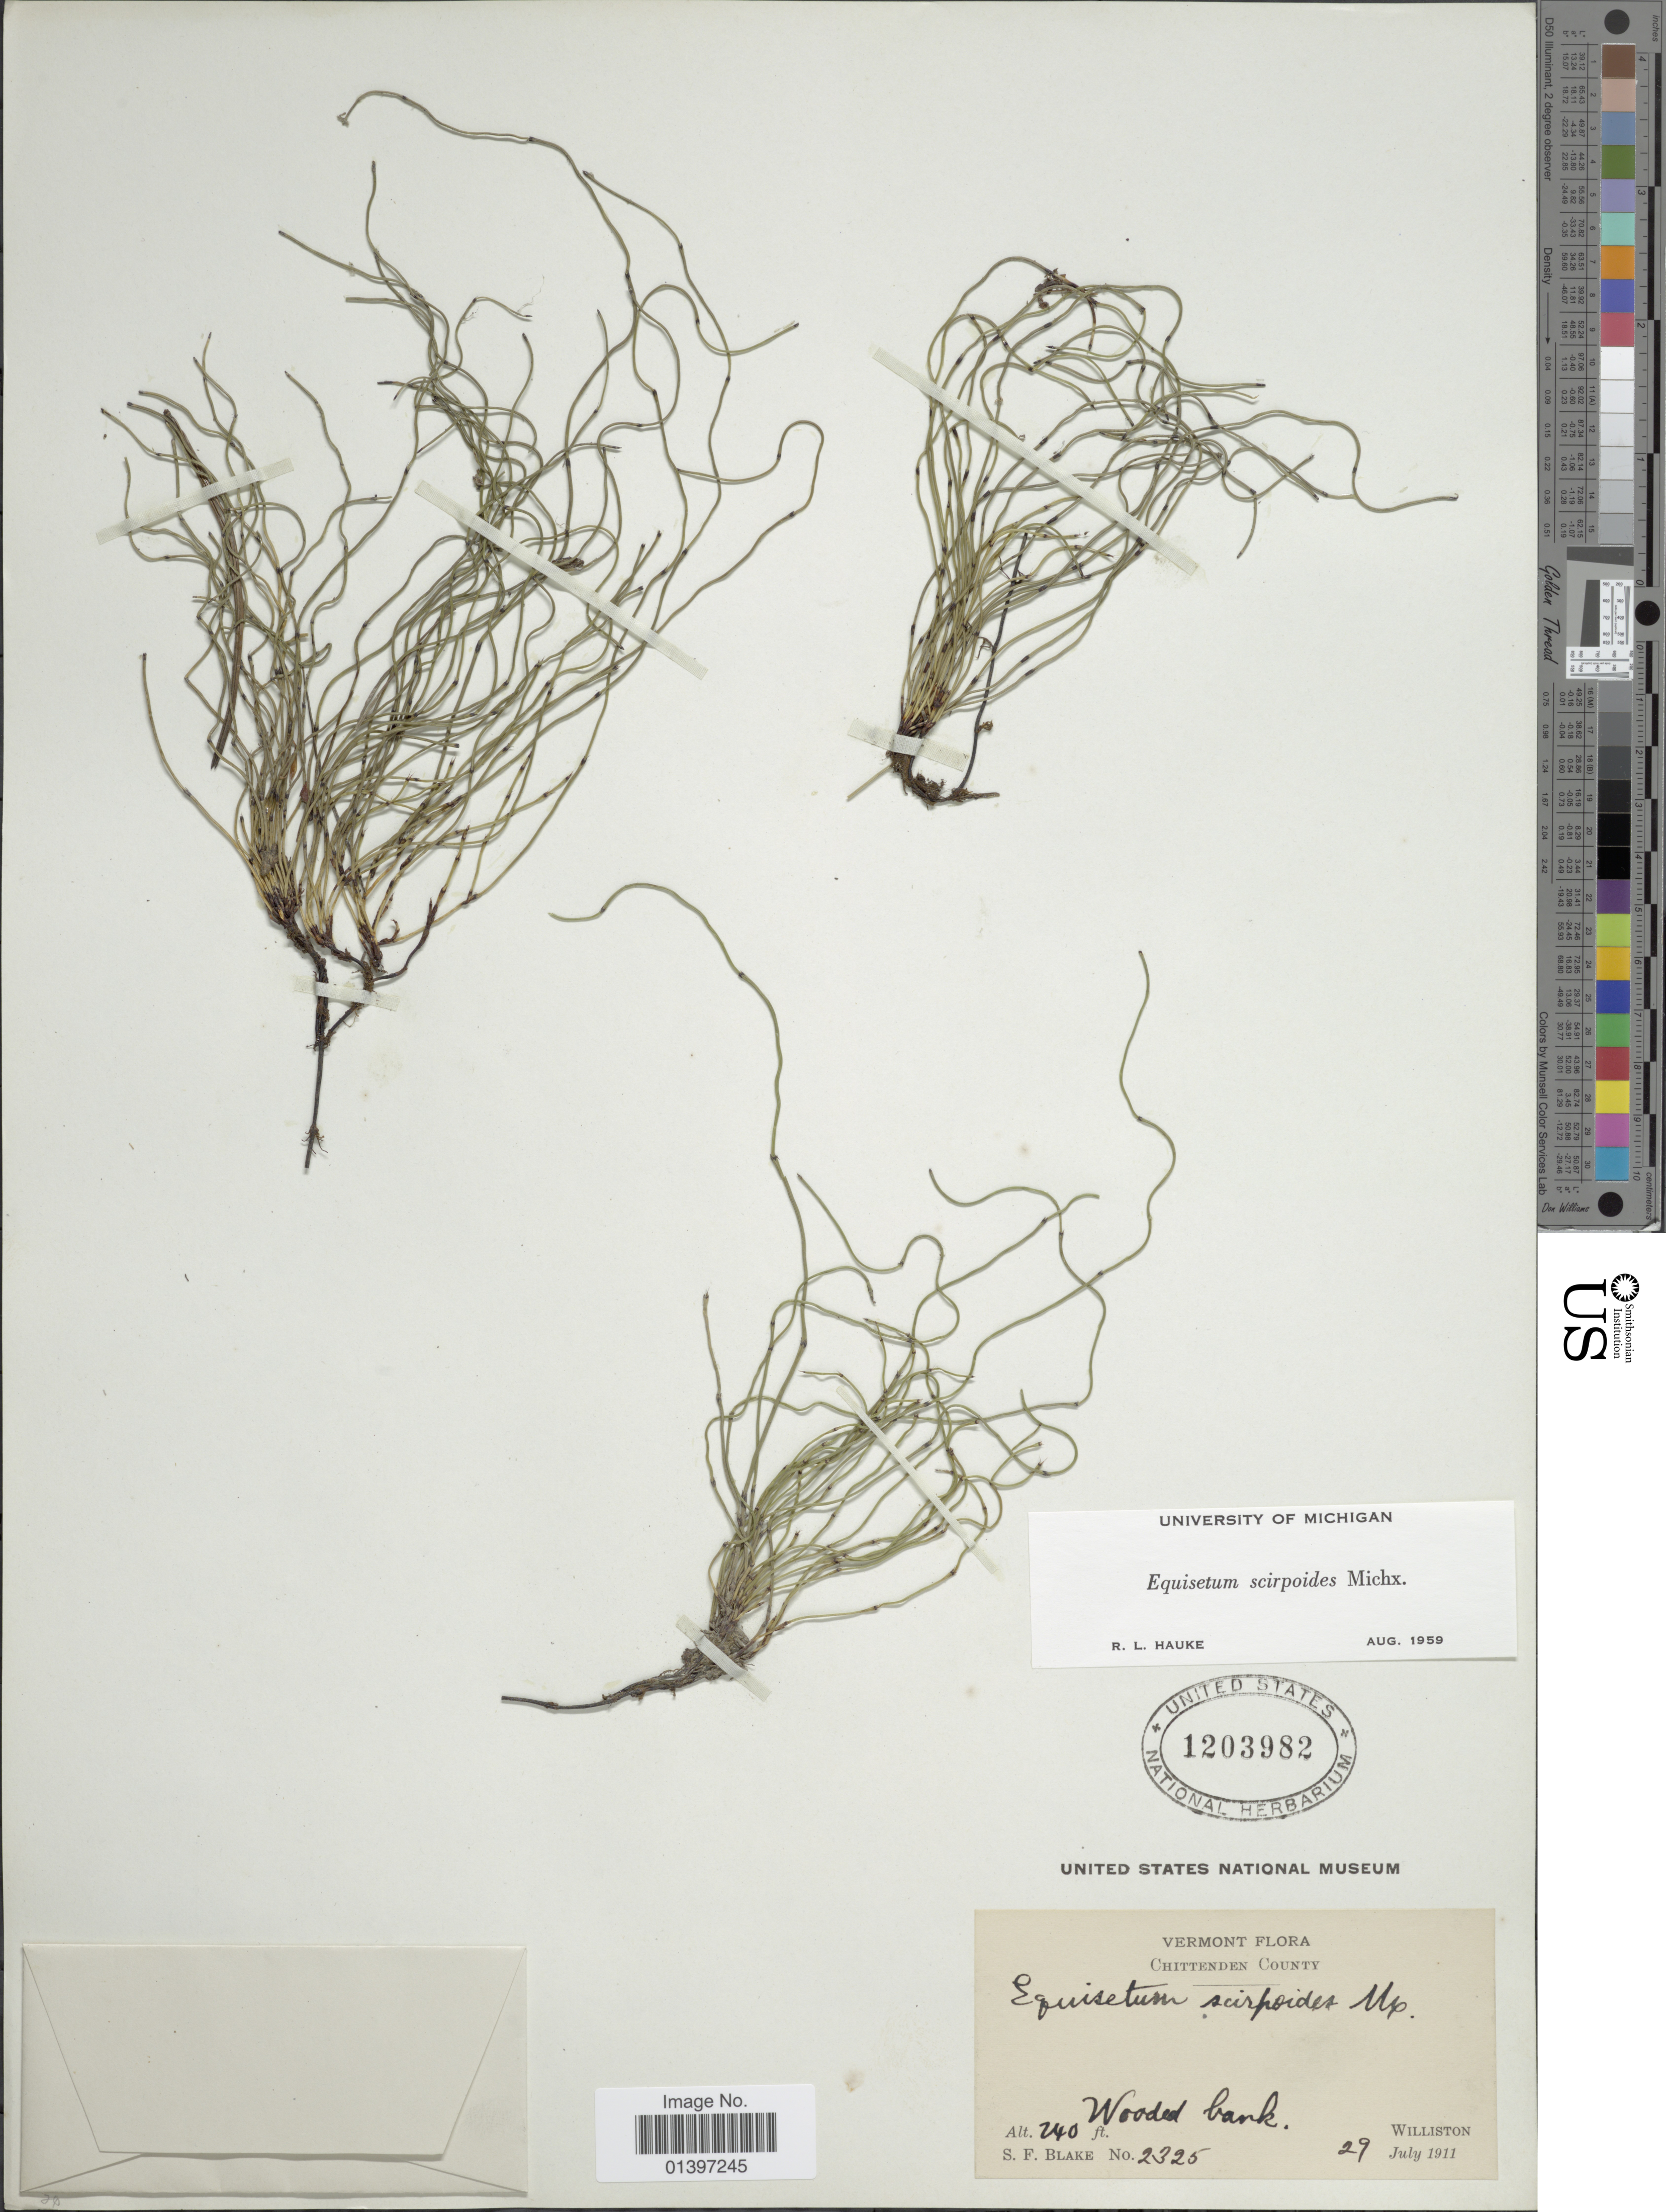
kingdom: Plantae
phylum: Tracheophyta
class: Polypodiopsida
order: Equisetales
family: Equisetaceae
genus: Equisetum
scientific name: Equisetum scirpoides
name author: Michx.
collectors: S. Blake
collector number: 2325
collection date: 1911-07-29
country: United States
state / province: Vermont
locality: Chittenden County, Williston, Wooded bank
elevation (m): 73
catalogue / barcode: US 1203982